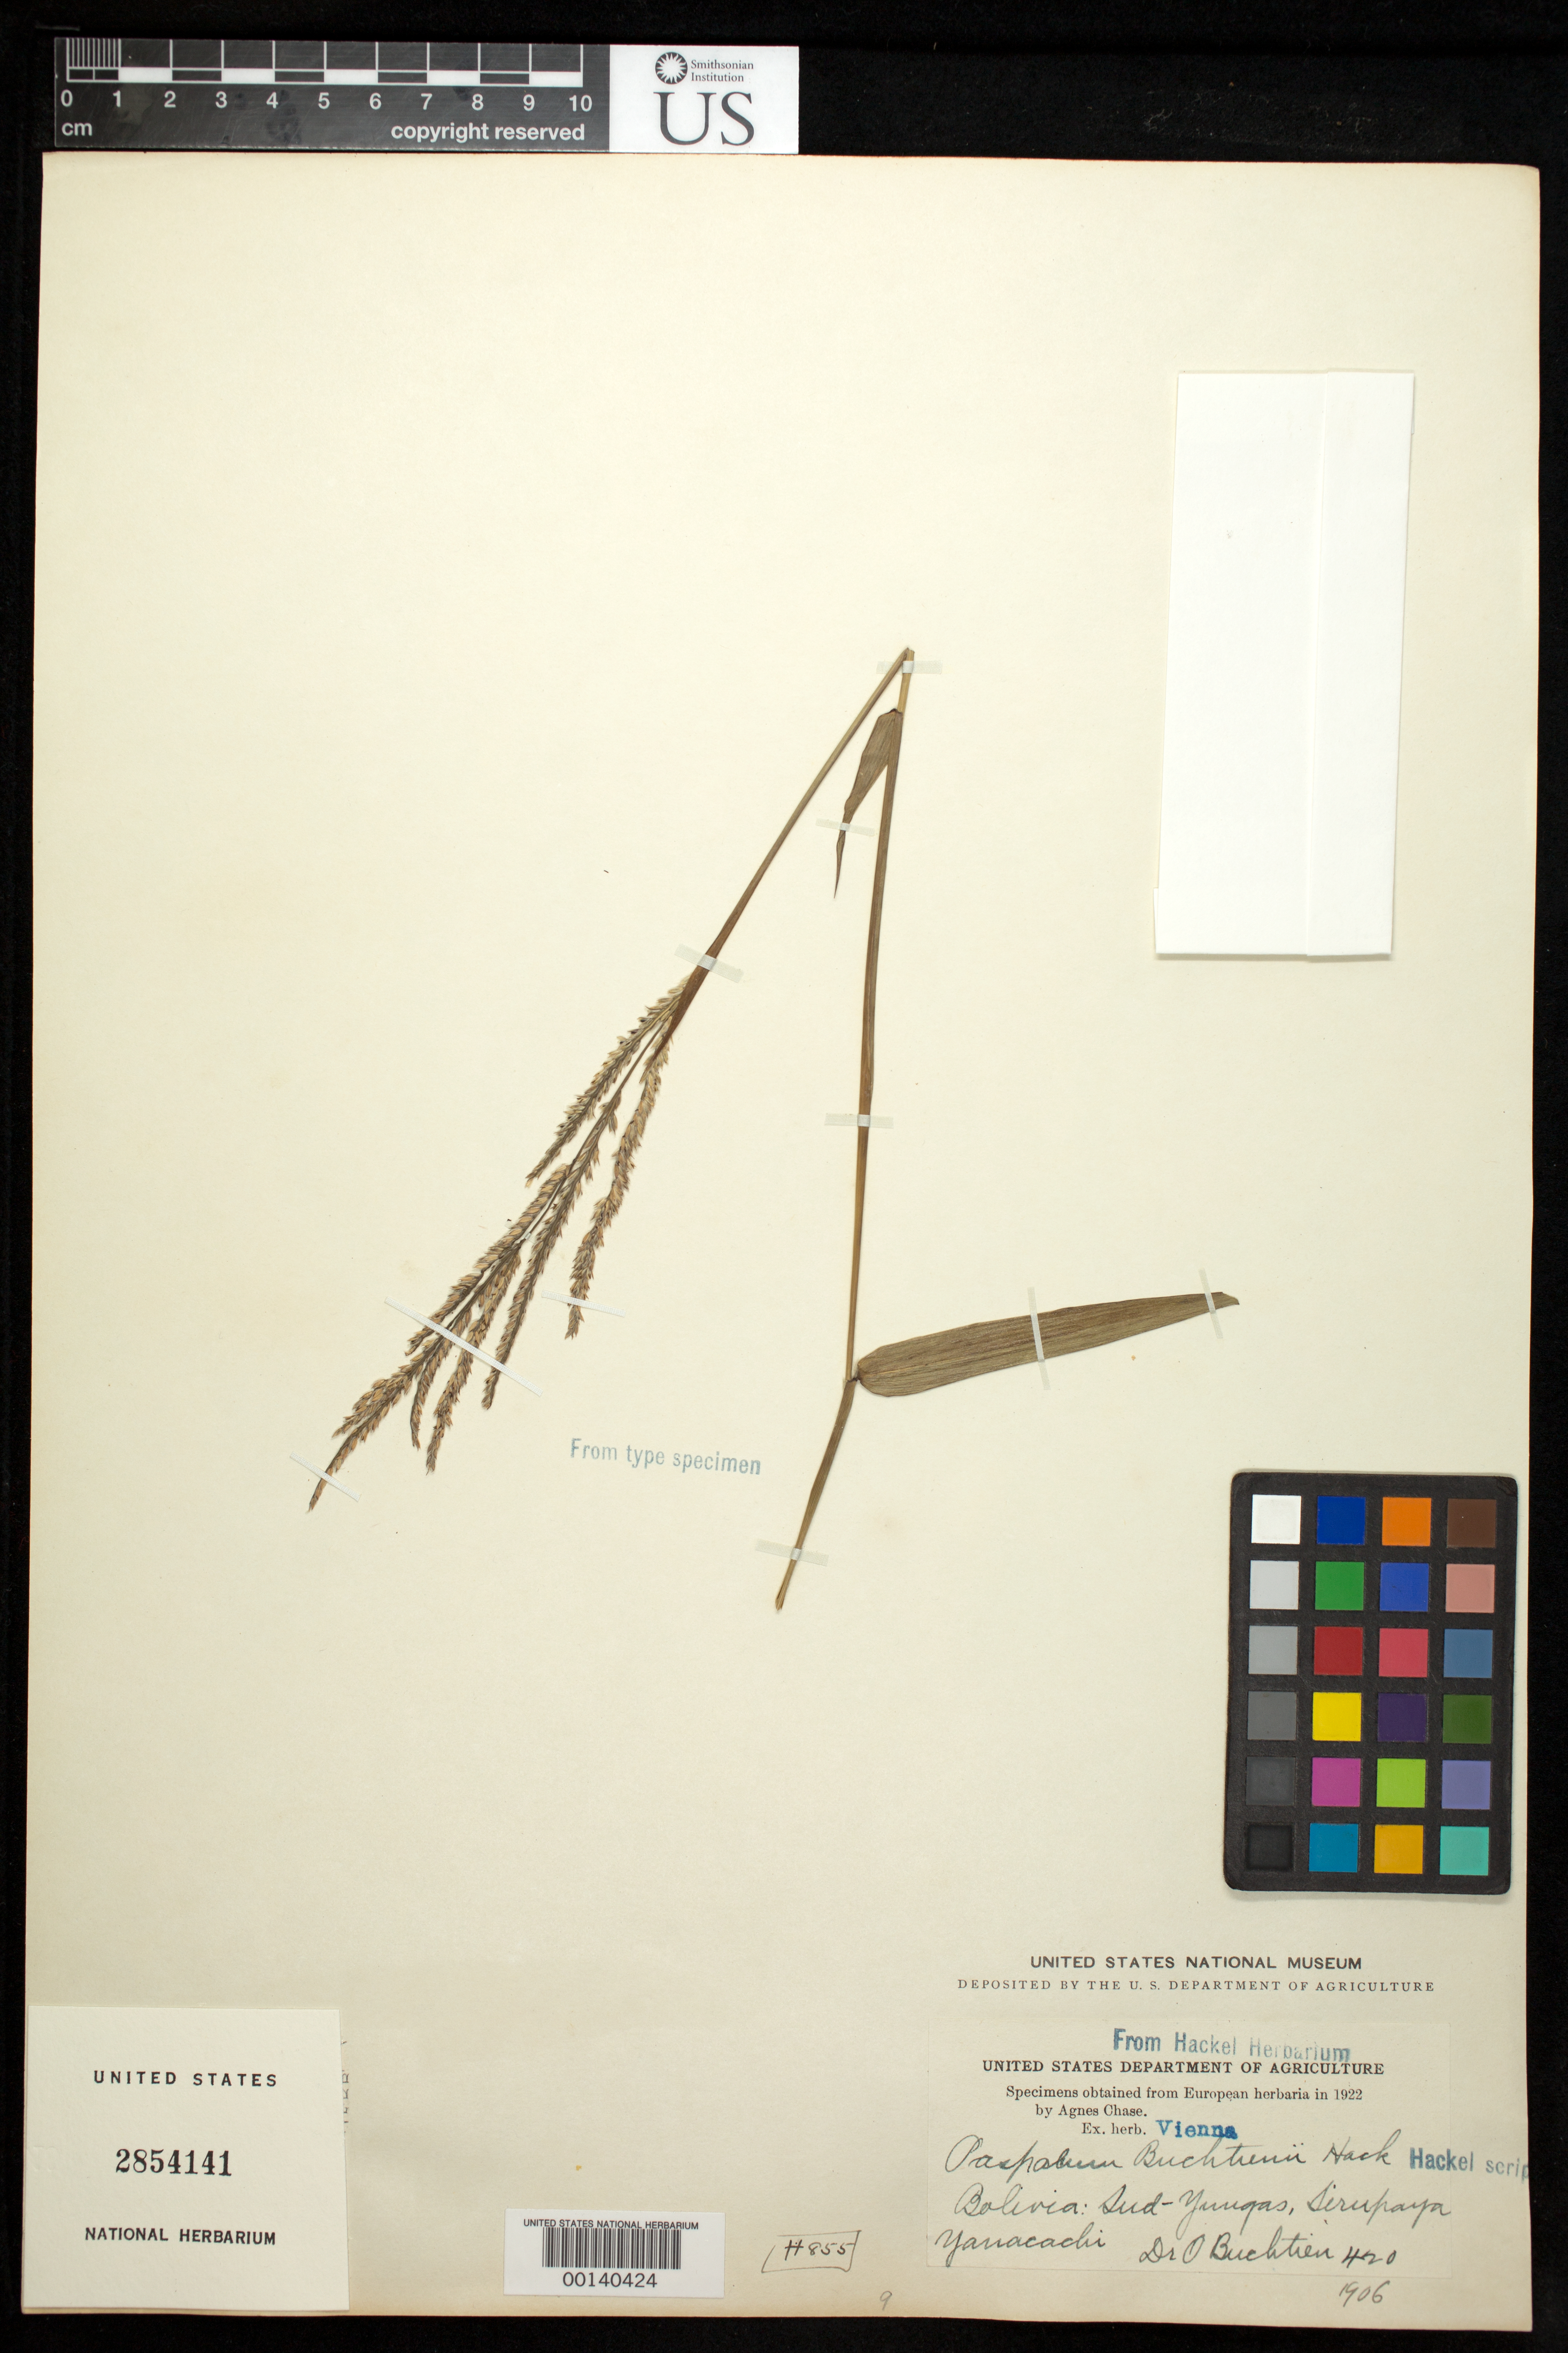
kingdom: Plantae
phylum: Tracheophyta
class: Liliopsida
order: Poales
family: Poaceae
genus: Paspalum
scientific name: Paspalum buchtienii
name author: Hack.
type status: Isotype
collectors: O. Buchtien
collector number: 420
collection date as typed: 1906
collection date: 1906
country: Bolivia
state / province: La Paz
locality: Sud-Yungas, Sirupaya bei Yauacaichi.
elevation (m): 2100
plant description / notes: Fragment from type specimen ex herb Hackel (Vienna)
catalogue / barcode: US 2854141